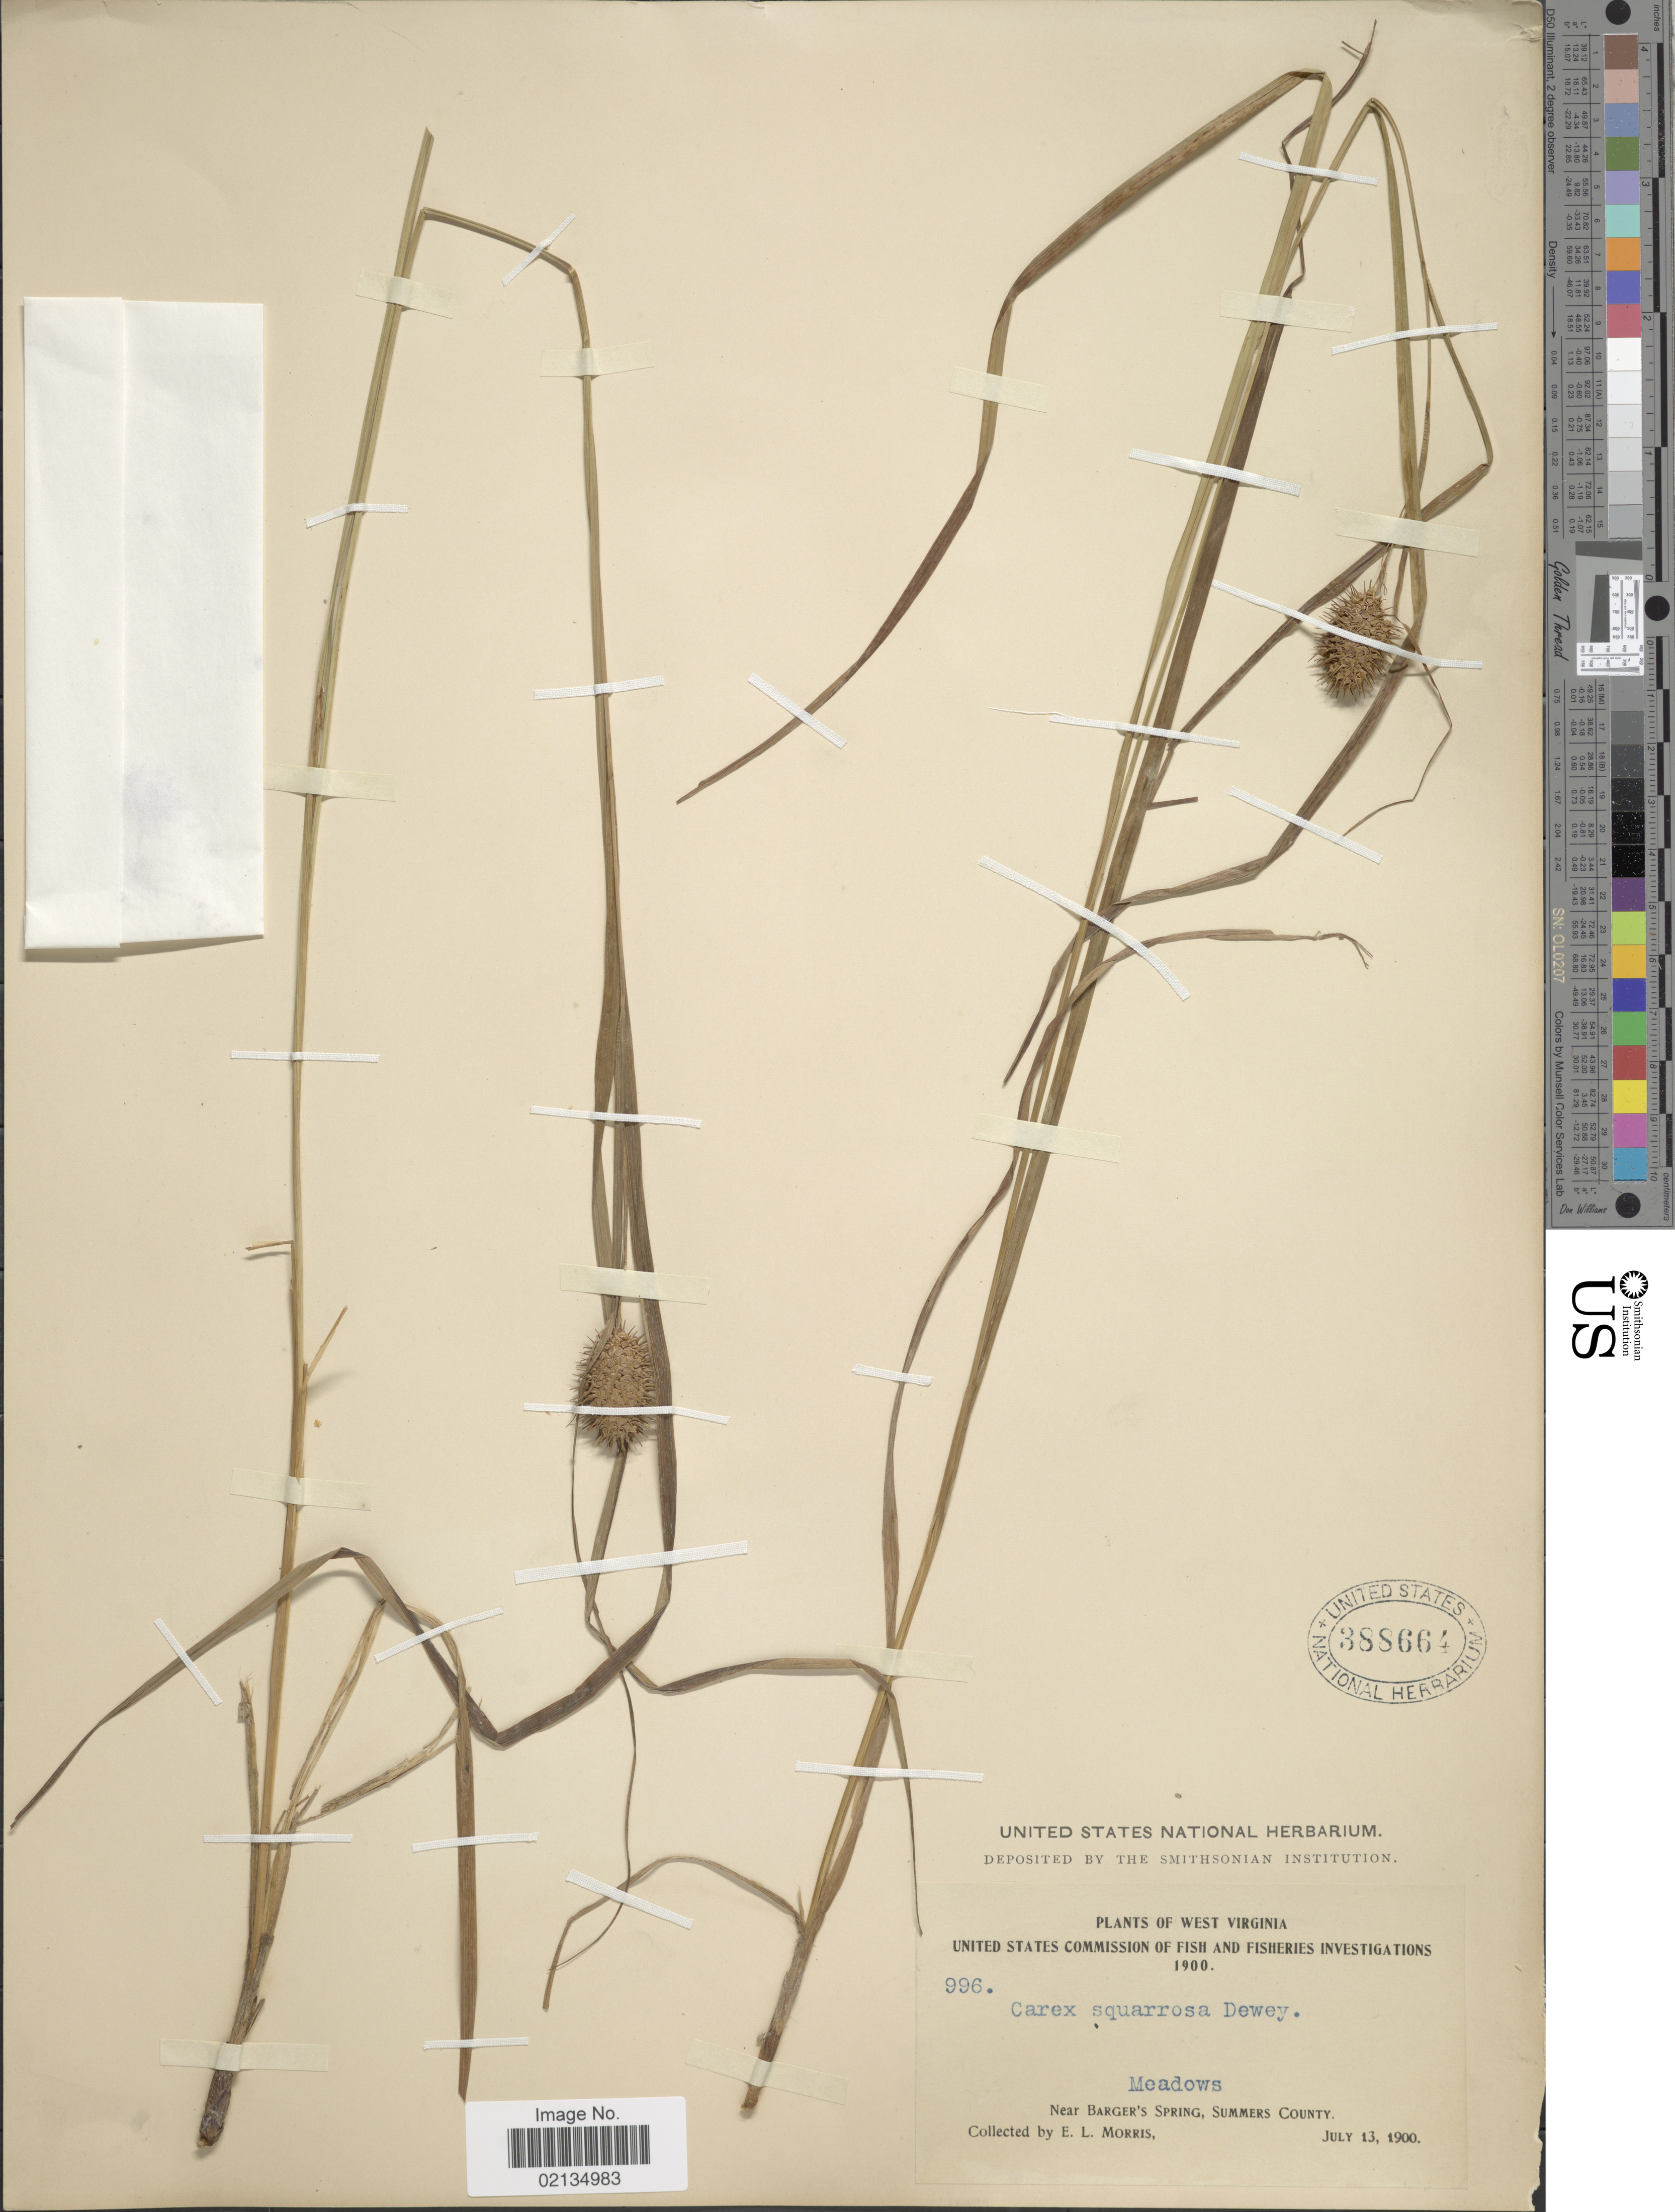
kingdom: Plantae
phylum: Tracheophyta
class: Liliopsida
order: Poales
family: Cyperaceae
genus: Carex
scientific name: Carex squarrosa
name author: L.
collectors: E. Morris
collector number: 996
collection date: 1900-07-13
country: United States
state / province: West Virginia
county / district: Summers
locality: West Virginia. Near Barger's Spring, Summers County.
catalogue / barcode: US 388664